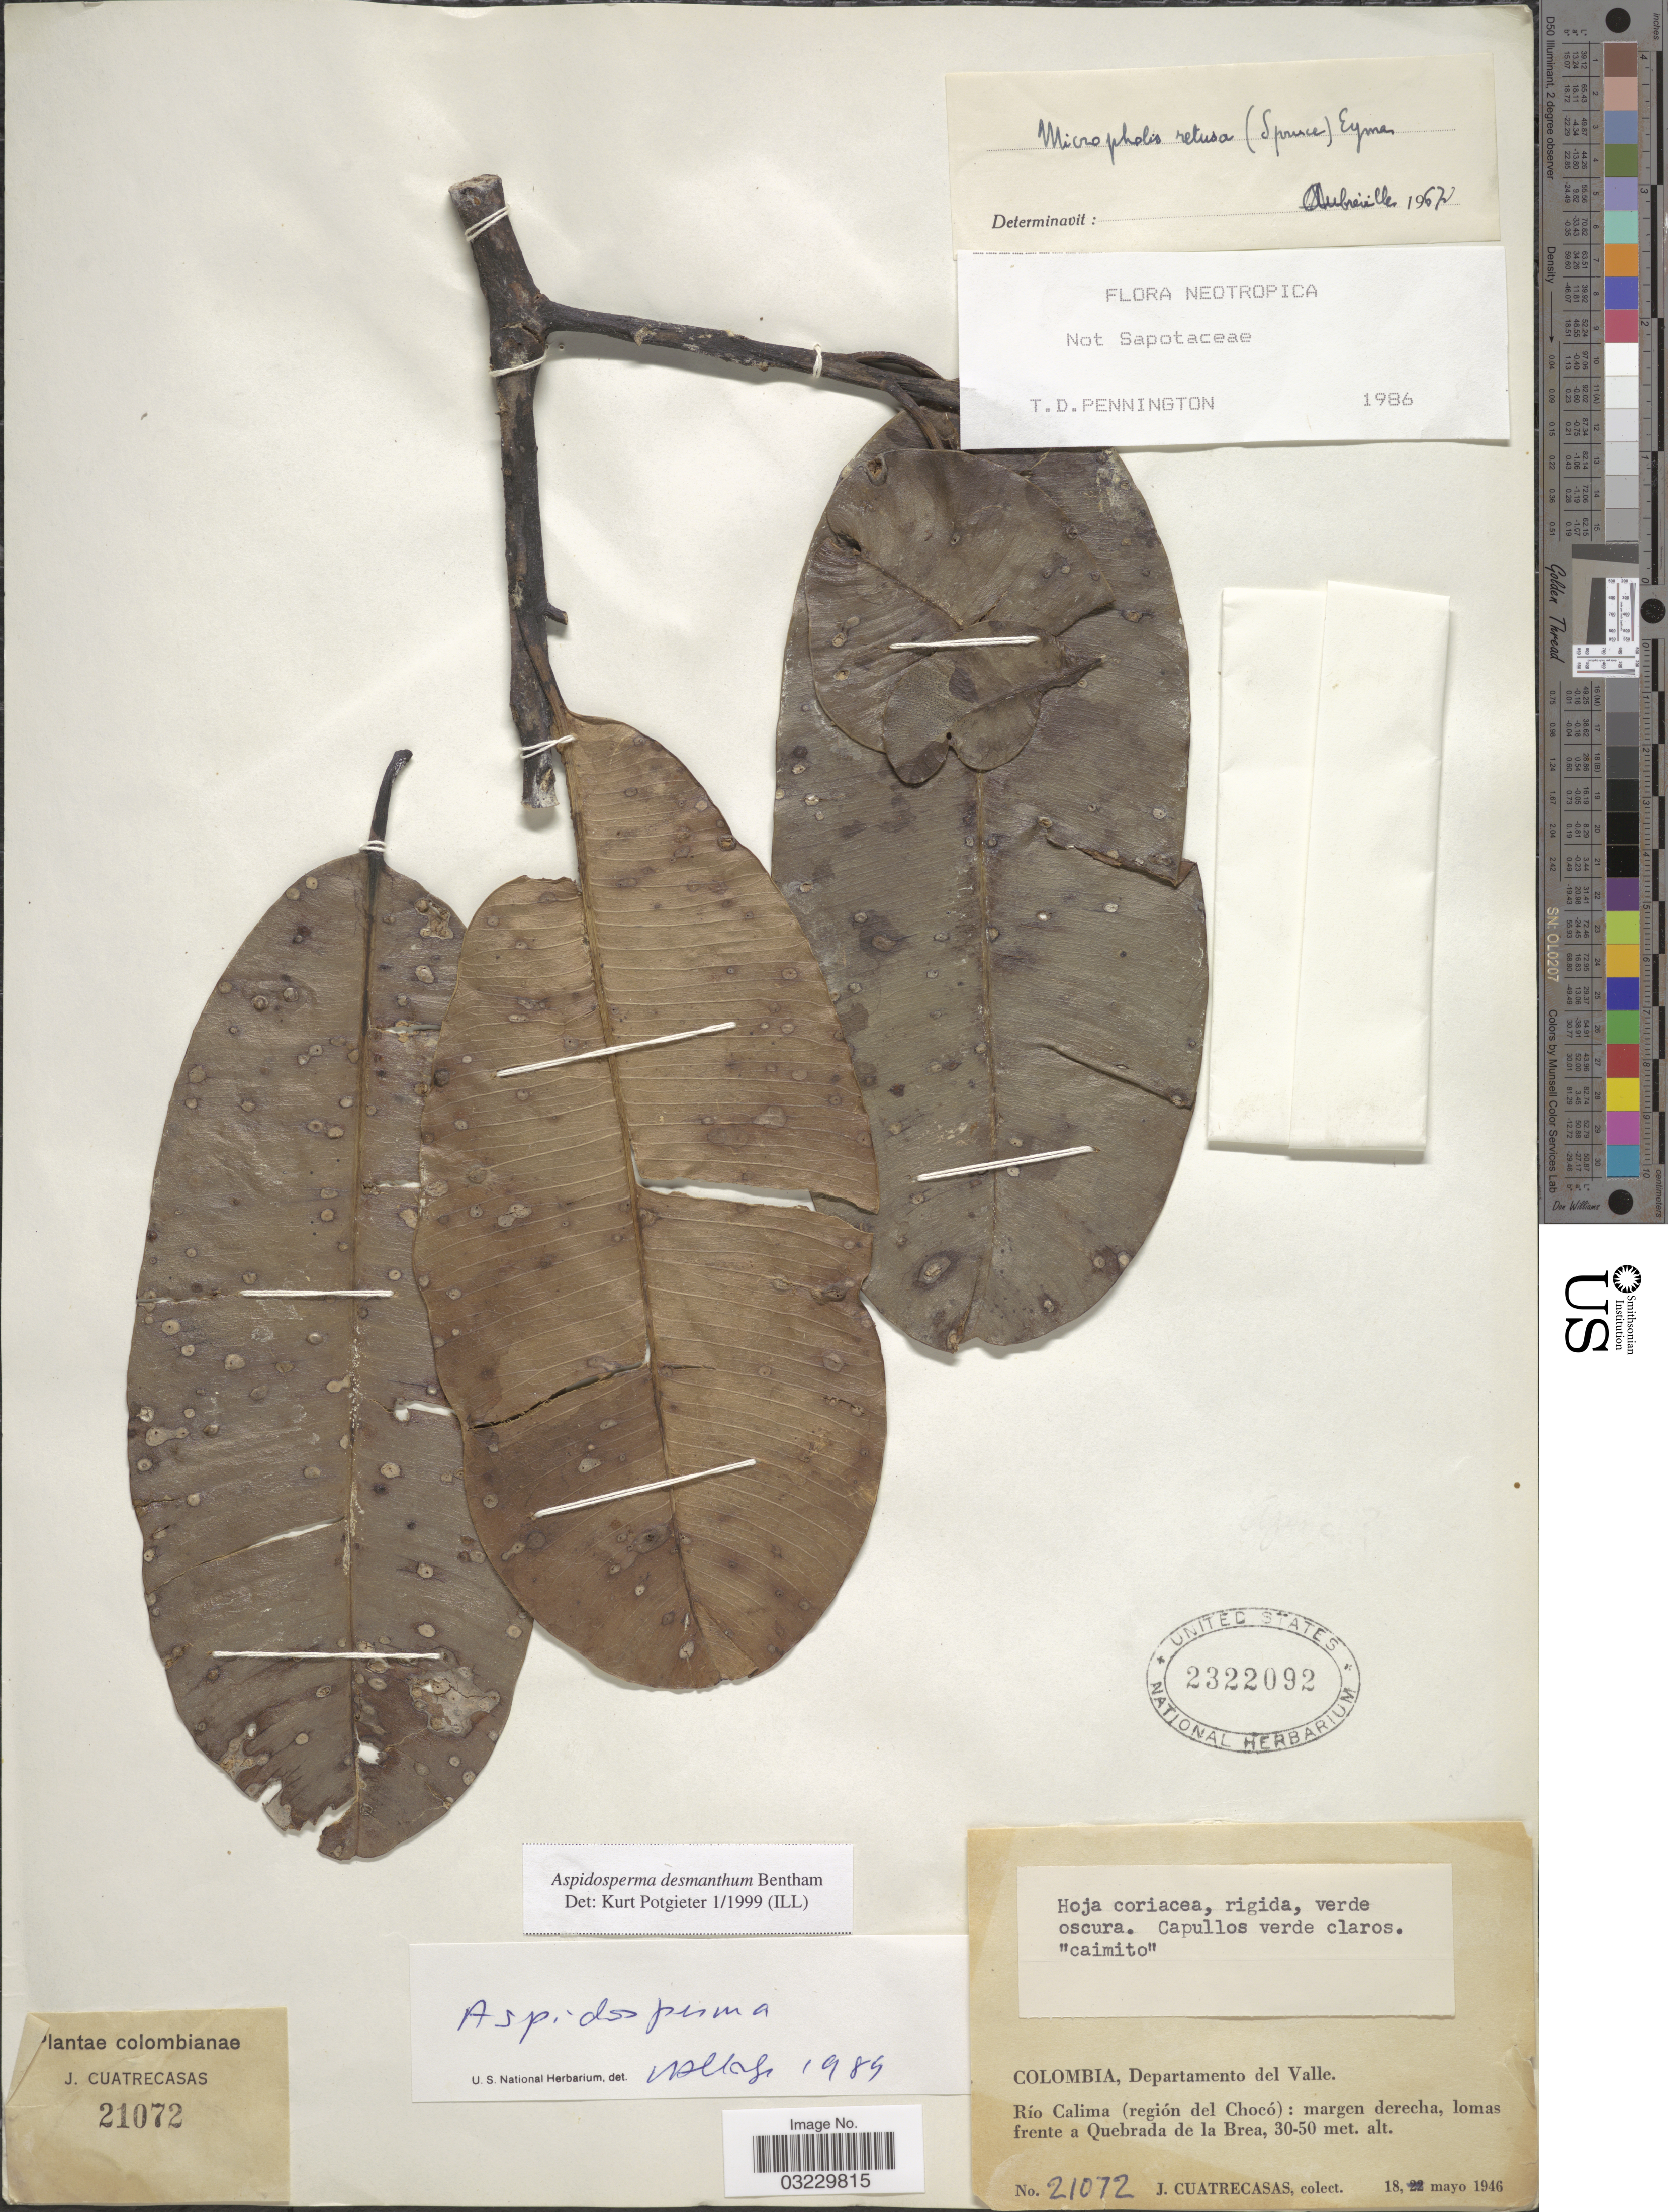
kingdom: Plantae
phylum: Tracheophyta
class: Magnoliopsida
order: Gentianales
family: Apocynaceae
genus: Aspidosperma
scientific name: Aspidosperma desmanthum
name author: Benth. ex Müll. Arg.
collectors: J. Cuatrecasas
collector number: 21072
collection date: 1946-05-18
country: Colombia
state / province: Valle del Cauca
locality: Departamento del Valle. Río Calima (región del Chocó); margen derecha, lomas frente a Quebrada de la Brea.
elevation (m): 30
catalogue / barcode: US 2322092